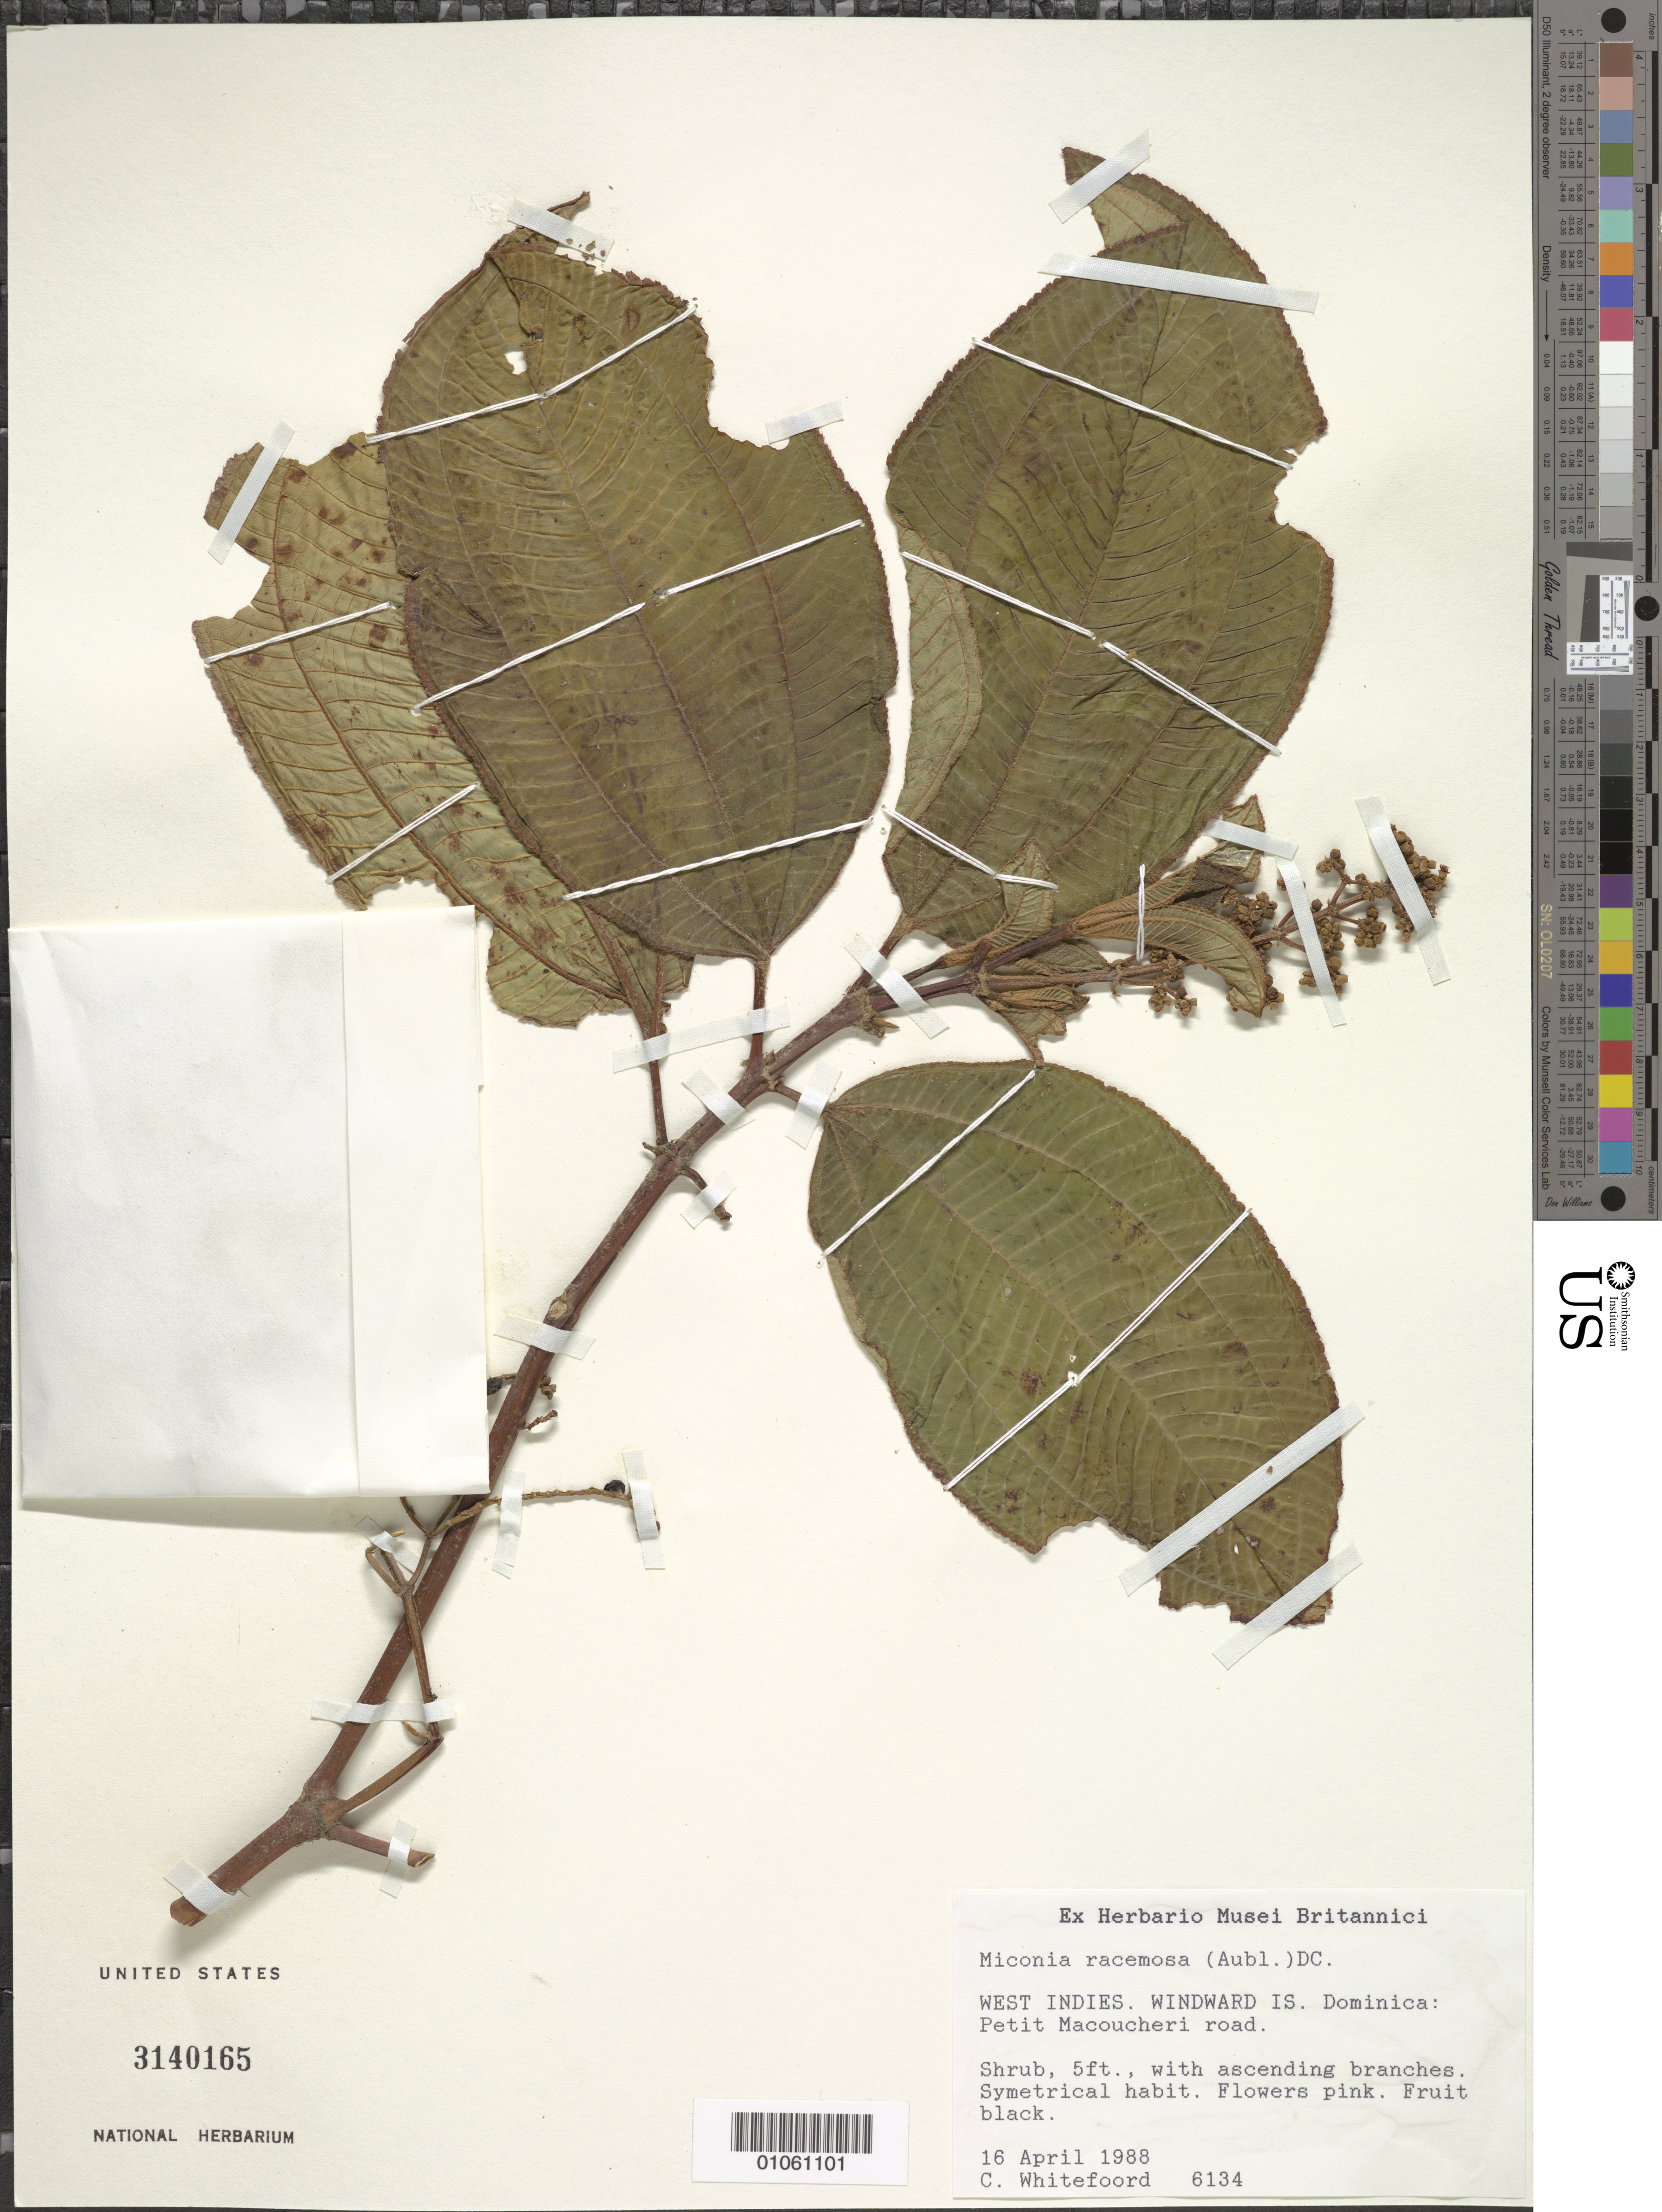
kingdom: Plantae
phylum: Tracheophyta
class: Magnoliopsida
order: Myrtales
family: Melastomataceae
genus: Miconia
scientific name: Miconia racemosa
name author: (Aubl.) DC.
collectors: C. Whitefoord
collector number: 6134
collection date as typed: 16 Apr 1988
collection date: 1988-04-16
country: Dominica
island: Dominica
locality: Petit Macoucheri road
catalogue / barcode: US 3140165